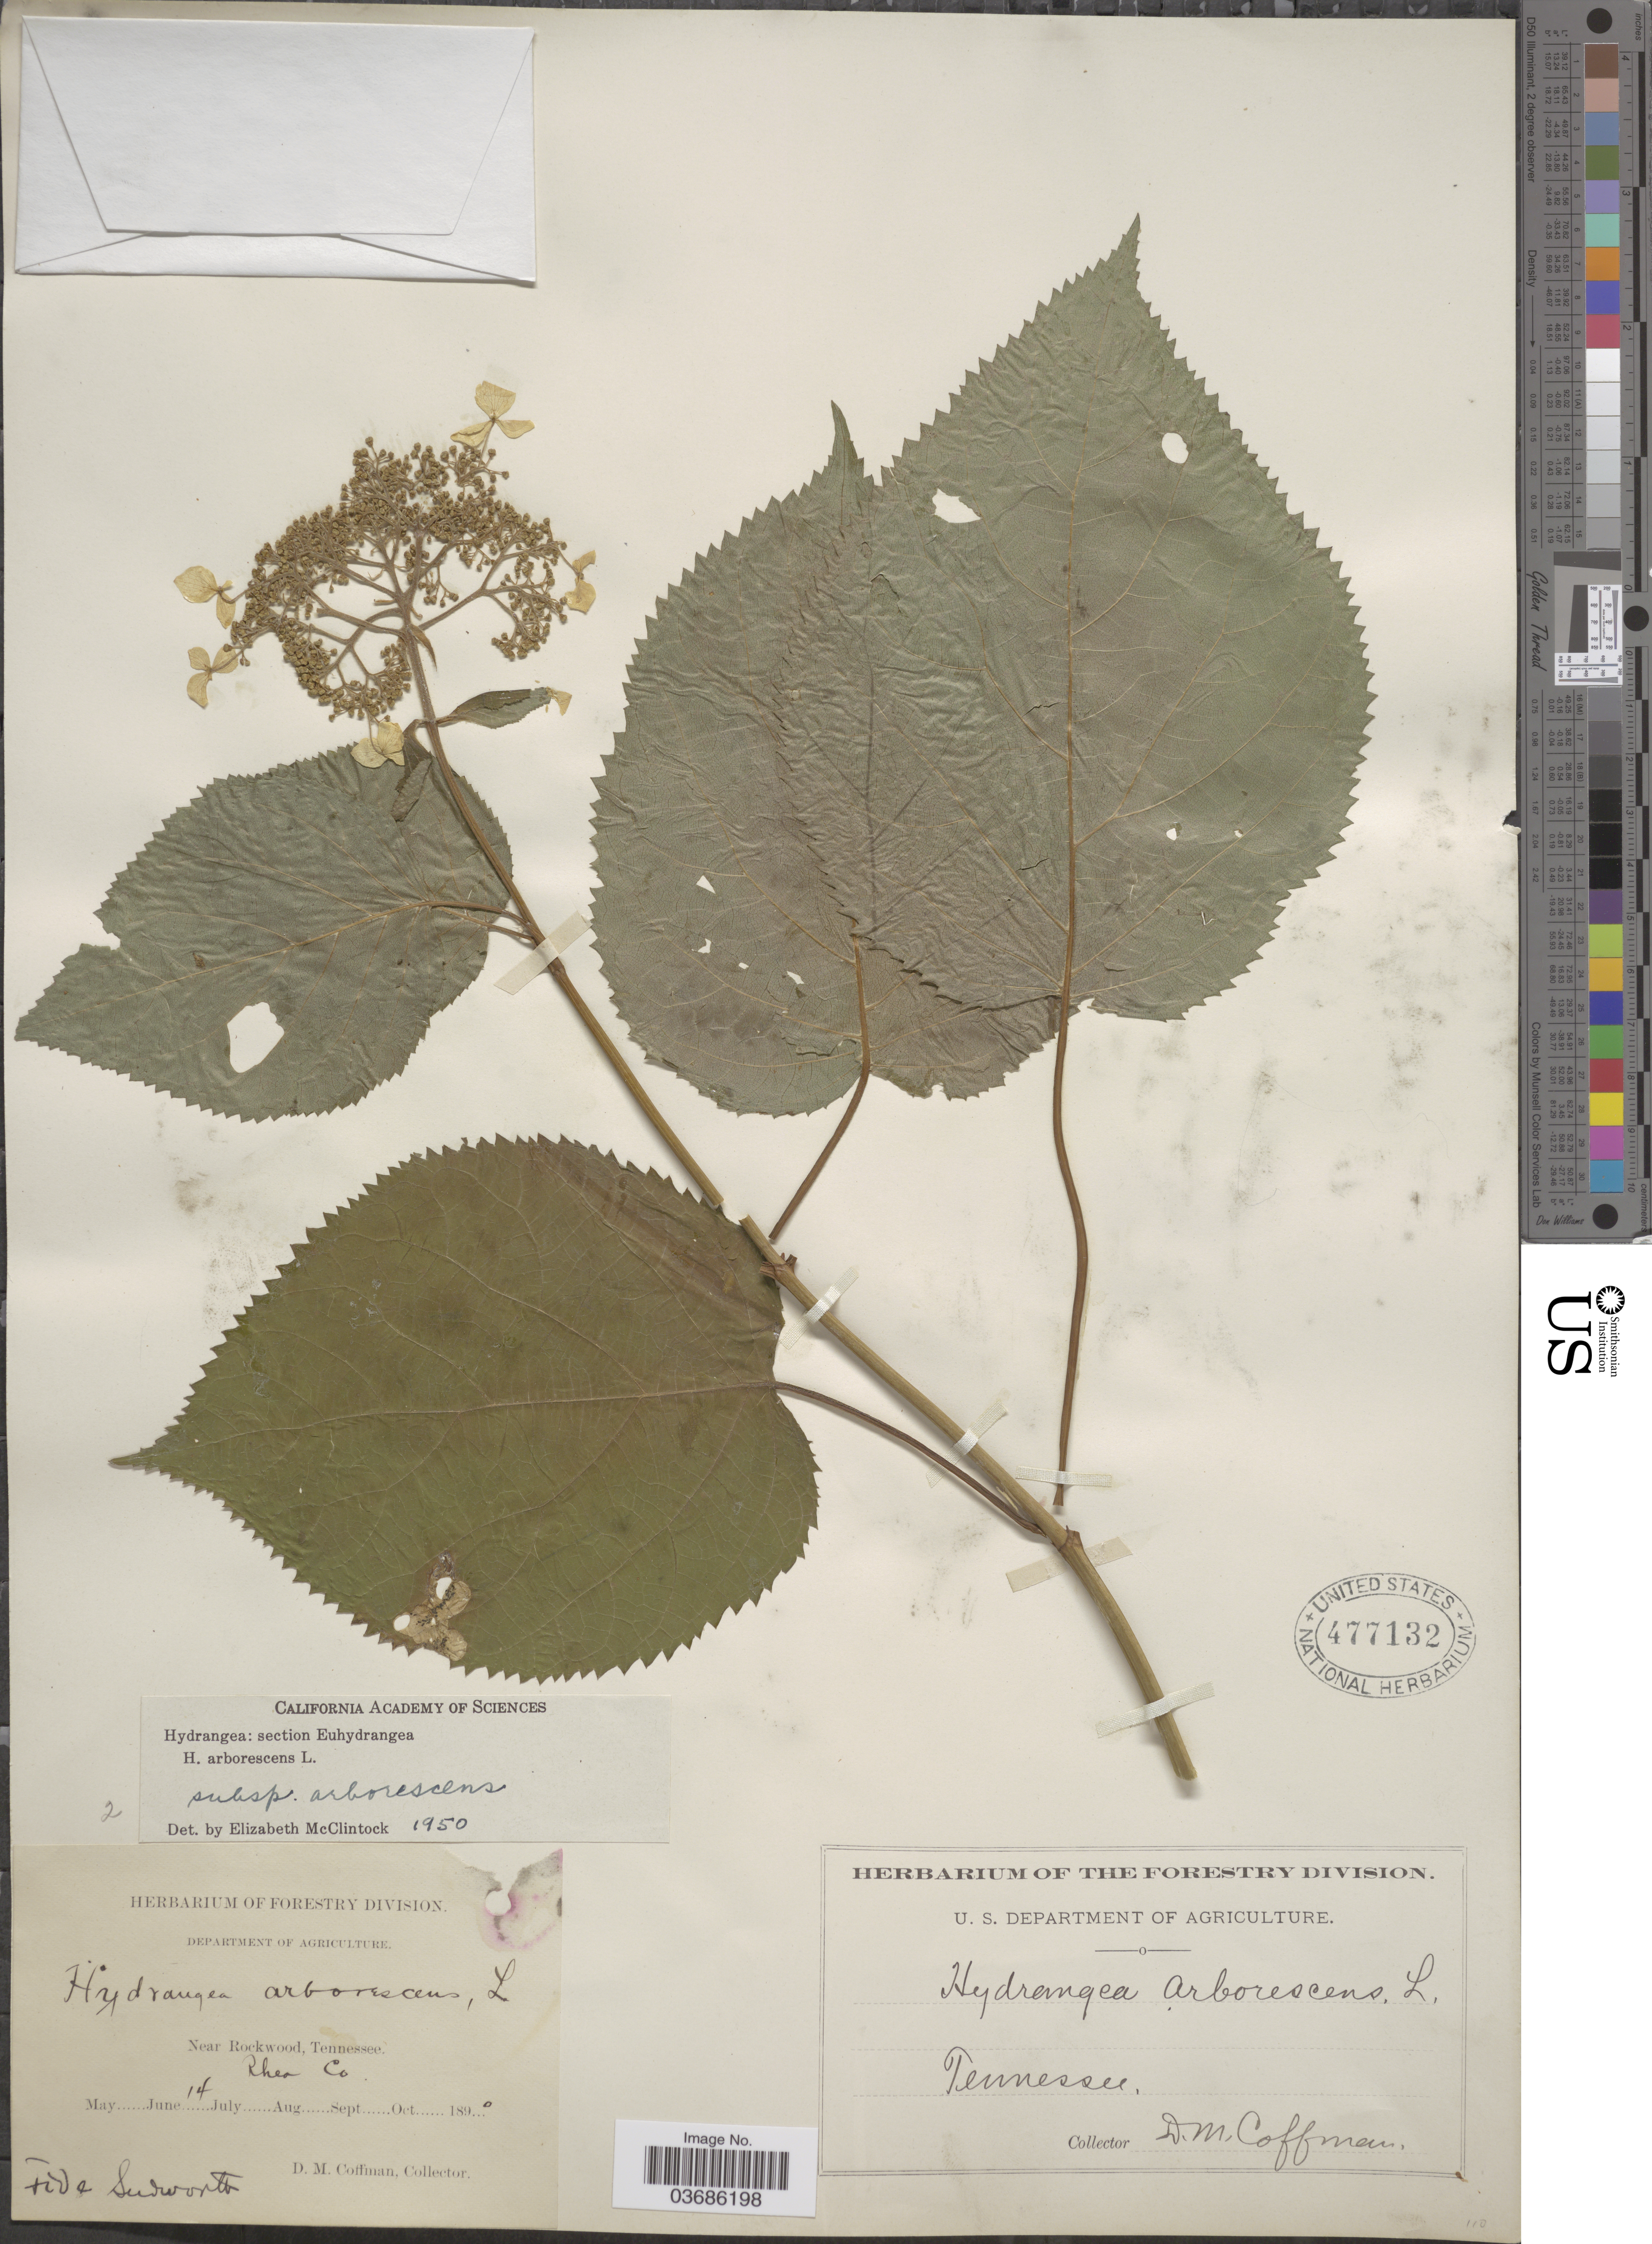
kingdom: Plantae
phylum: Tracheophyta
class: Magnoliopsida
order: Cornales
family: Hydrangeaceae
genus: Hydrangea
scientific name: Hydrangea arborescens subsp. arborescens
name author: L.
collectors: D. M. Coffman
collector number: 2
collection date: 1890-06-14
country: United States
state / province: Tennessee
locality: Near Rockwood. Rhea Co.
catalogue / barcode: US 477132